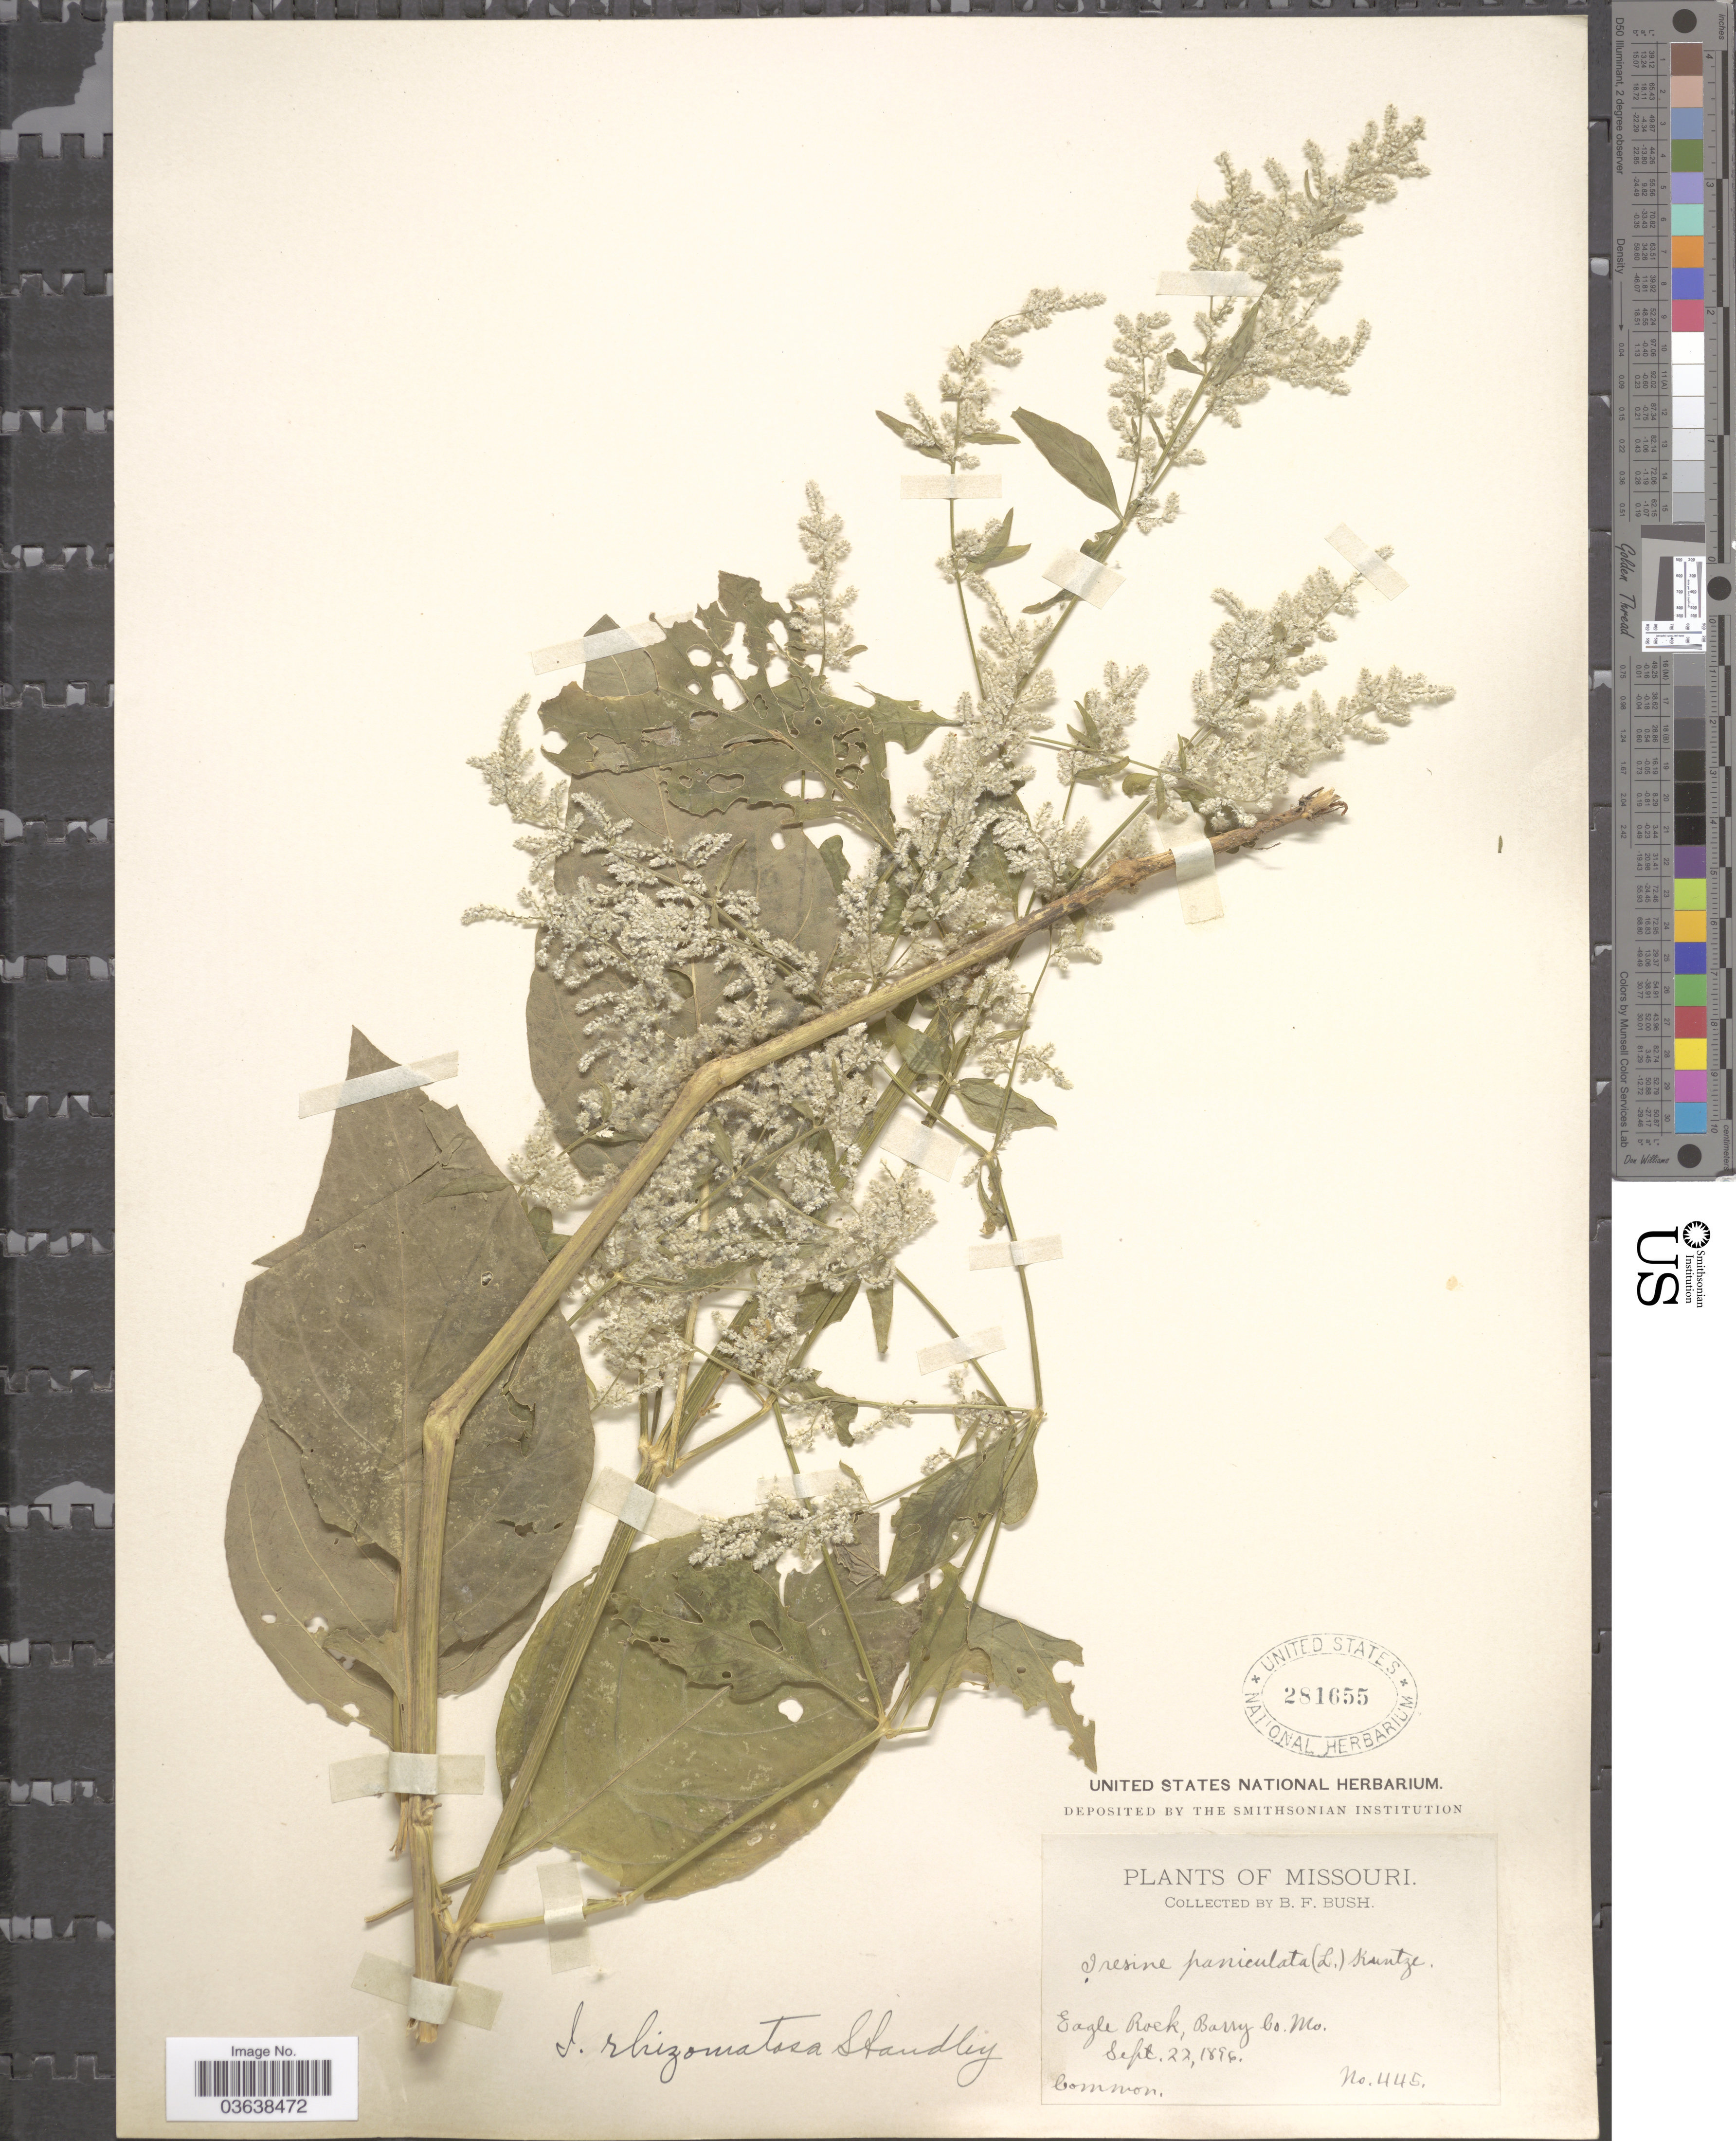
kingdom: Plantae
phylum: Tracheophyta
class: Magnoliopsida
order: Caryophyllales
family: Amaranthaceae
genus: Iresine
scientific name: Iresine rhizomatosa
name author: Standl.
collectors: B. F. Bush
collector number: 445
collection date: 1896-09-22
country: United States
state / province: Missouri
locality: Eagle Rock, Barry Co.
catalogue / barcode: US 281655